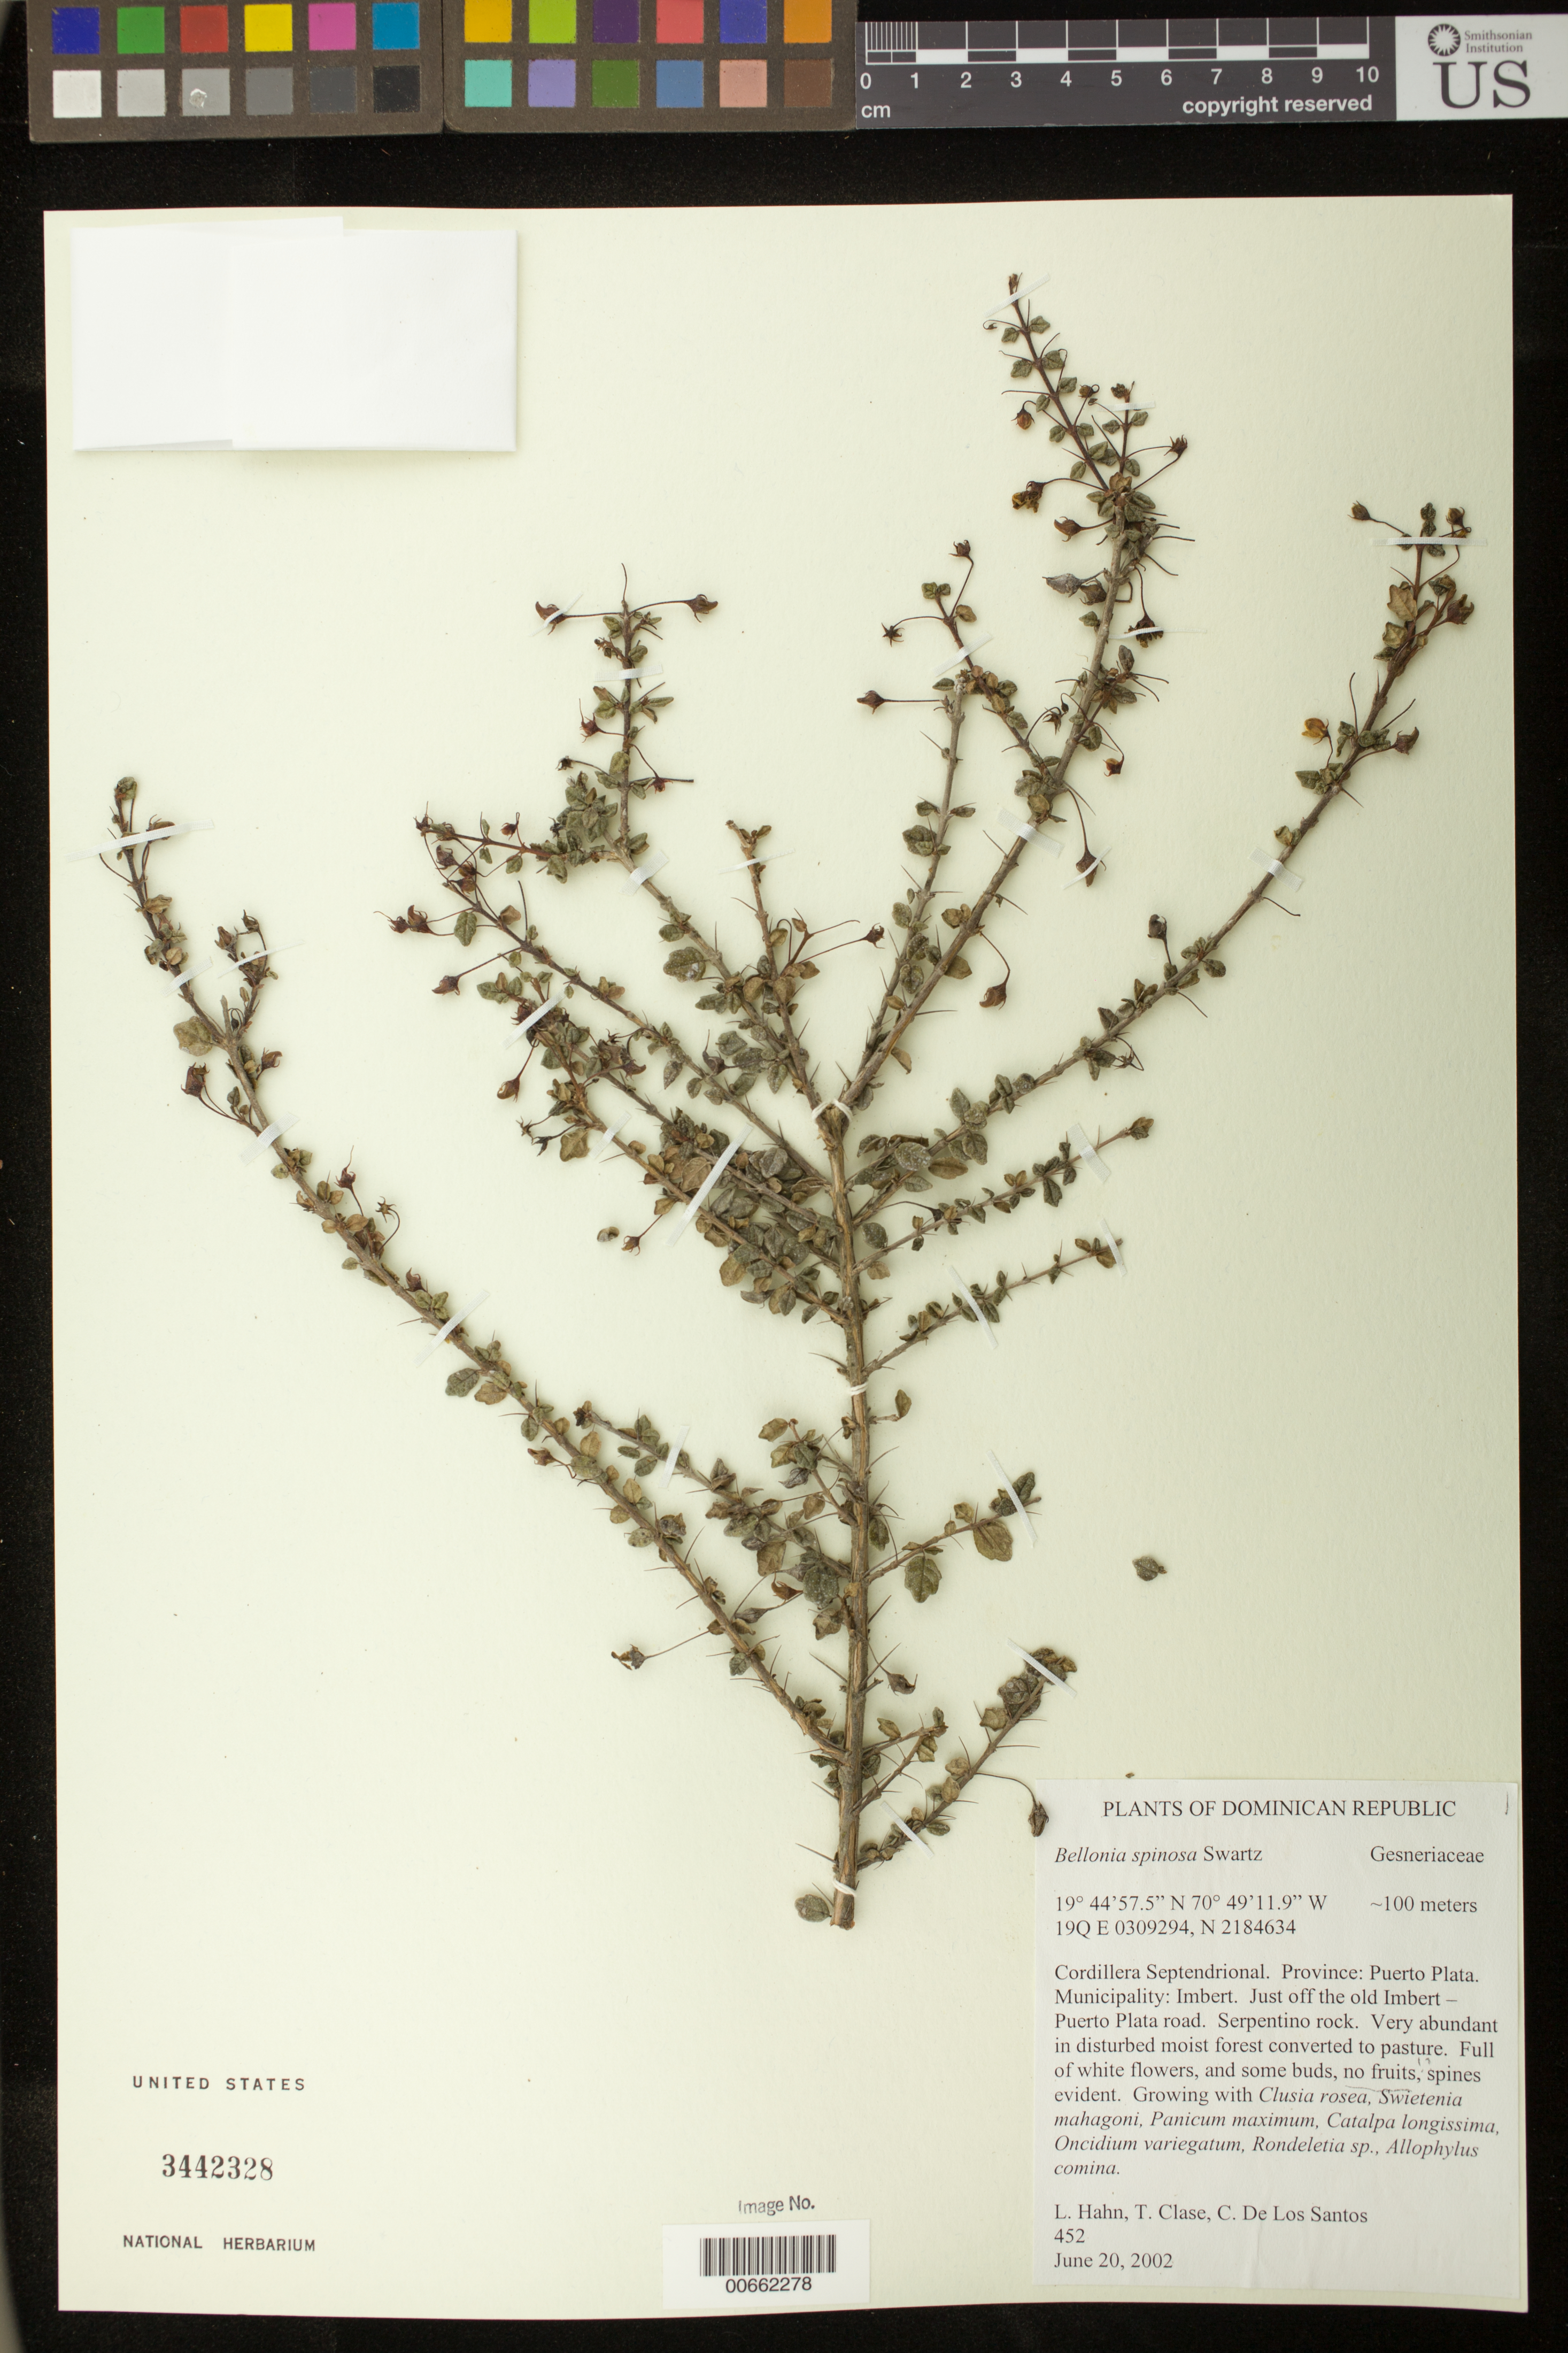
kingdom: Plantae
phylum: Tracheophyta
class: Magnoliopsida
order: Lamiales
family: Gesneriaceae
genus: Bellonia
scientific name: Bellonia spinosa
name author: Sw.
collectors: L. Hahn, T. Clase & C. De Los Santos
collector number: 452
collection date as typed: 20 Jun 2002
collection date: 2002-06-20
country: Dominican Republic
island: Hispaniola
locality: Cordillera Septentrional. Province: Puerto Plata. Municipality: Imberg. Just off the old Imbert-Puerto Plata road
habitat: Serpentino rock. Very abundant in disturbed moist forest converted to pasture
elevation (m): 100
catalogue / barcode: US 3442328